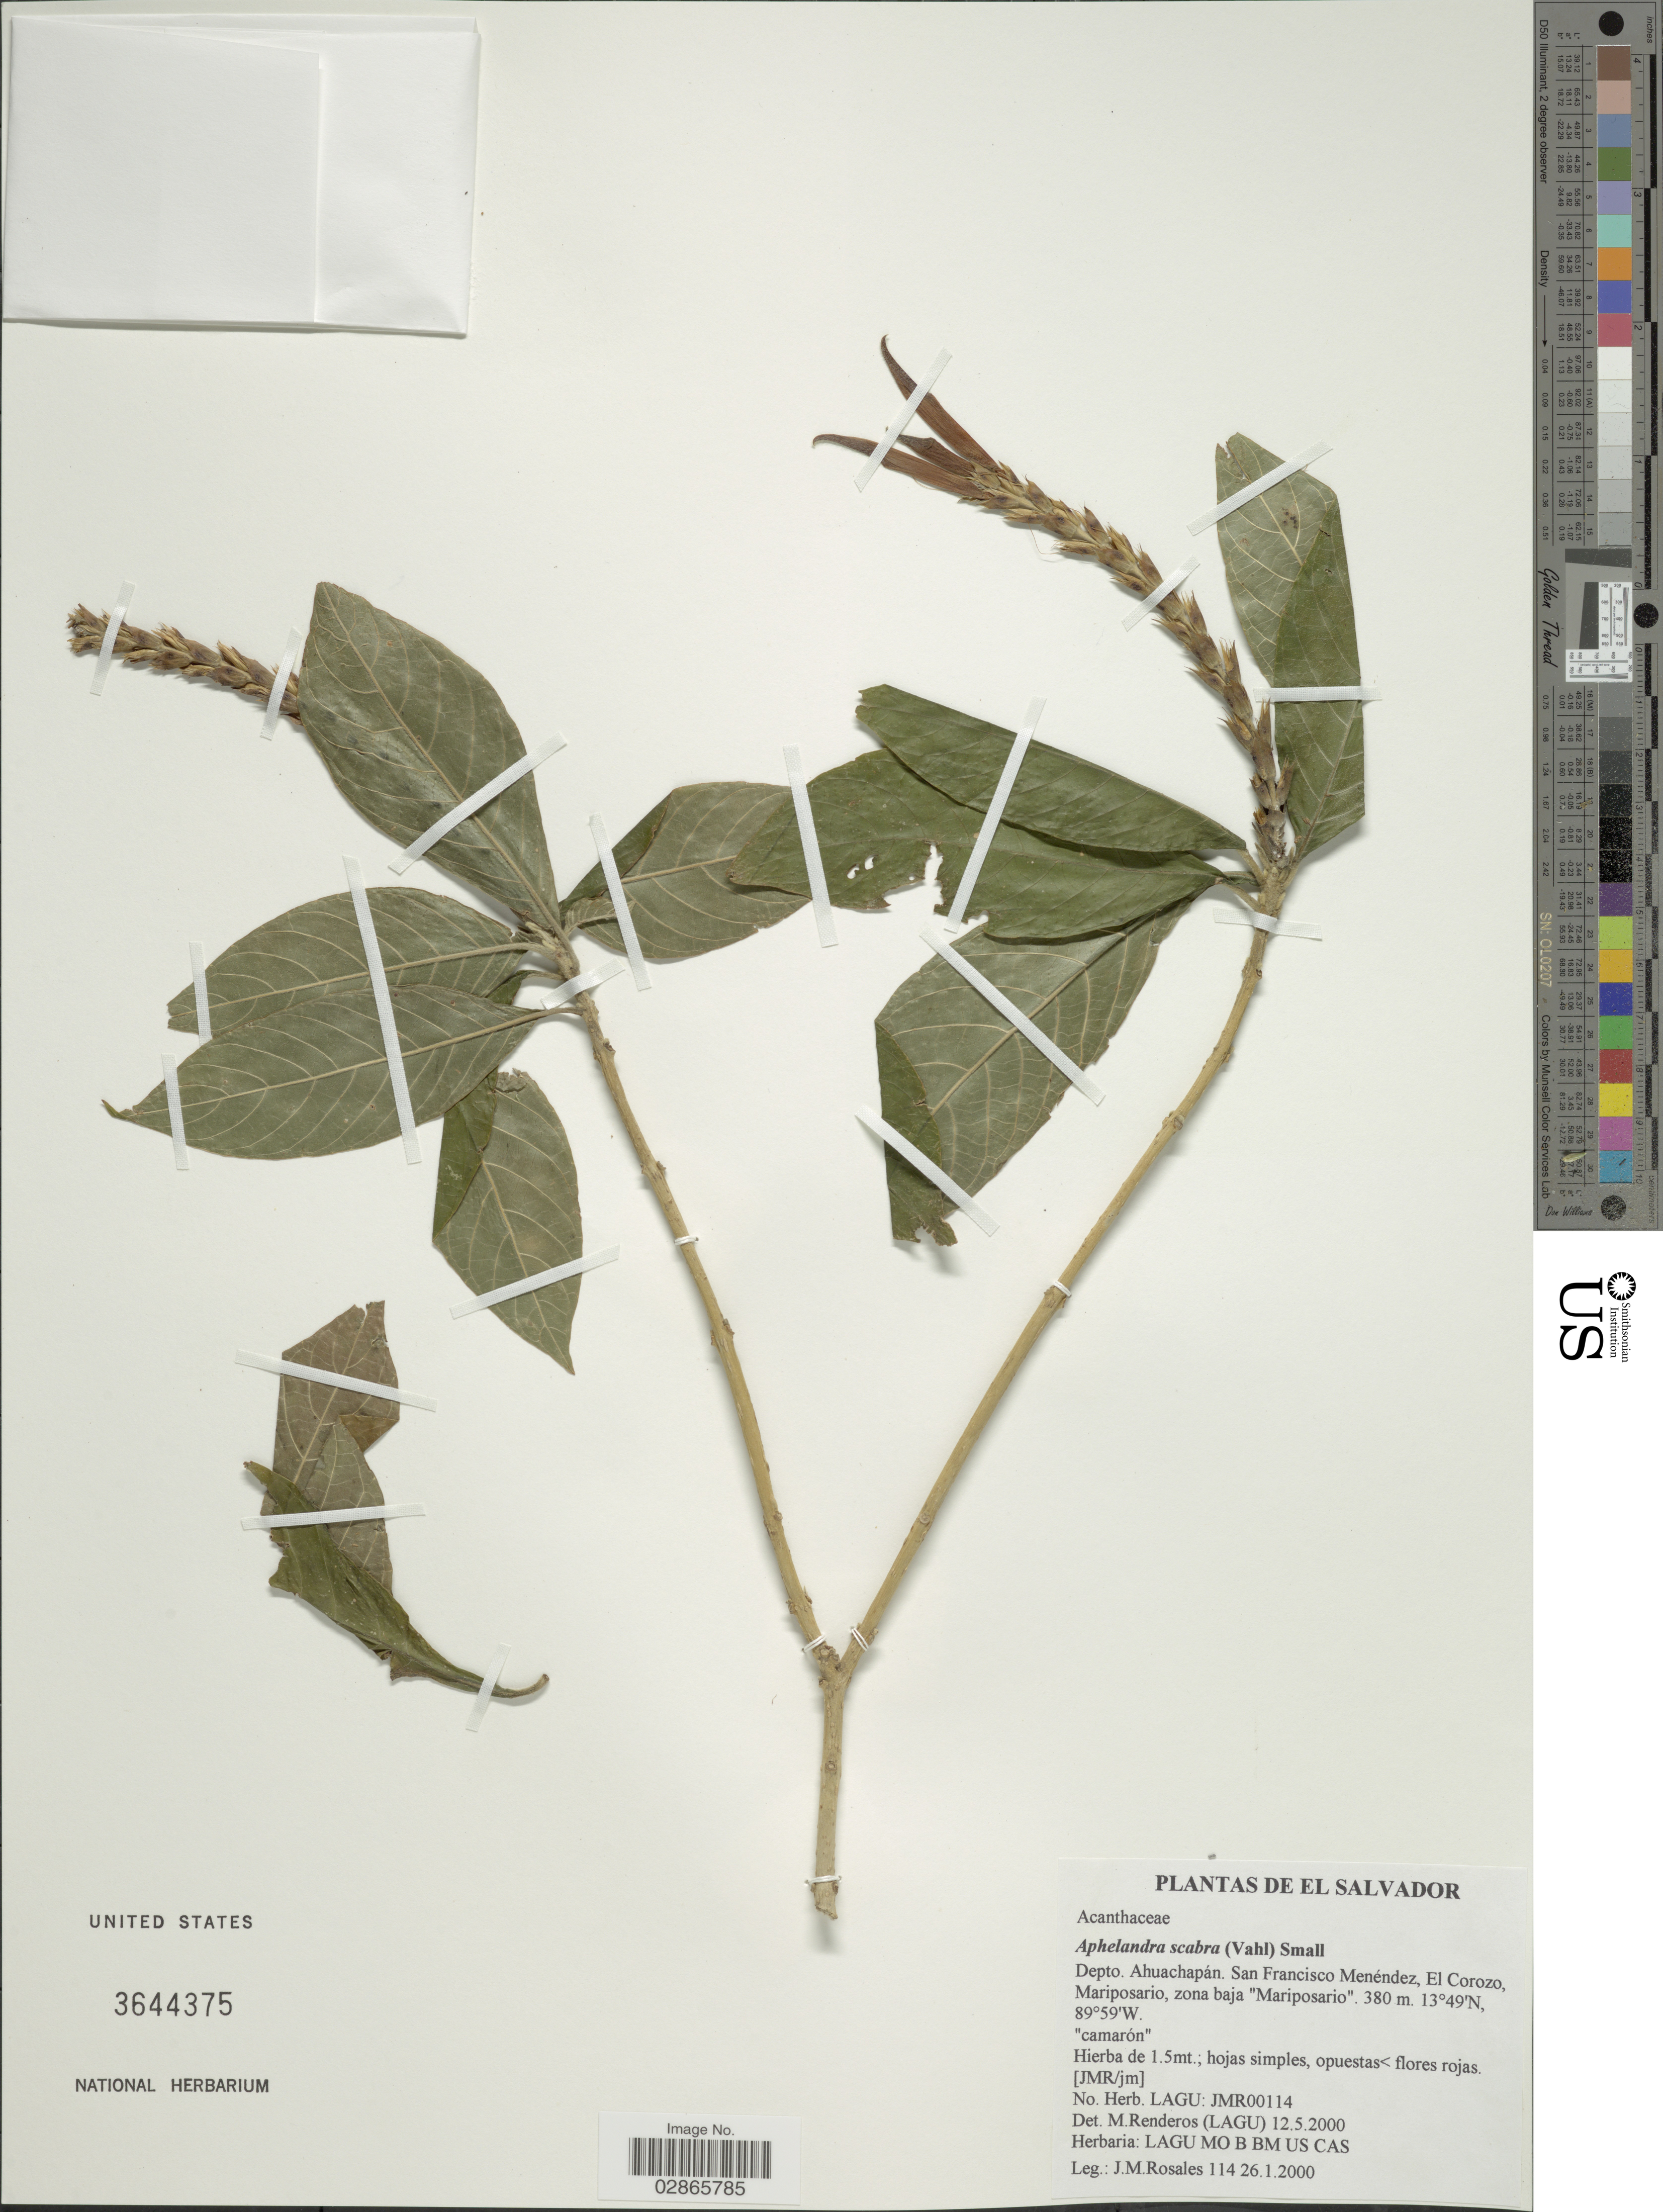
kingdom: Plantae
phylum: Tracheophyta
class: Magnoliopsida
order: Lamiales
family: Acanthaceae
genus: Aphelandra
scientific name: Aphelandra deppeana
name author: Schltdl. & Cham.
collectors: J. Rosales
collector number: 114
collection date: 2000-01-26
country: El Salvador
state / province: Ahuachapan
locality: Depto. Ahuachapán. San Francisco Menéndez, El Corozo, Mariposario, zona baja "Mariposario".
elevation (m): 380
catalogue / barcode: US 3644375